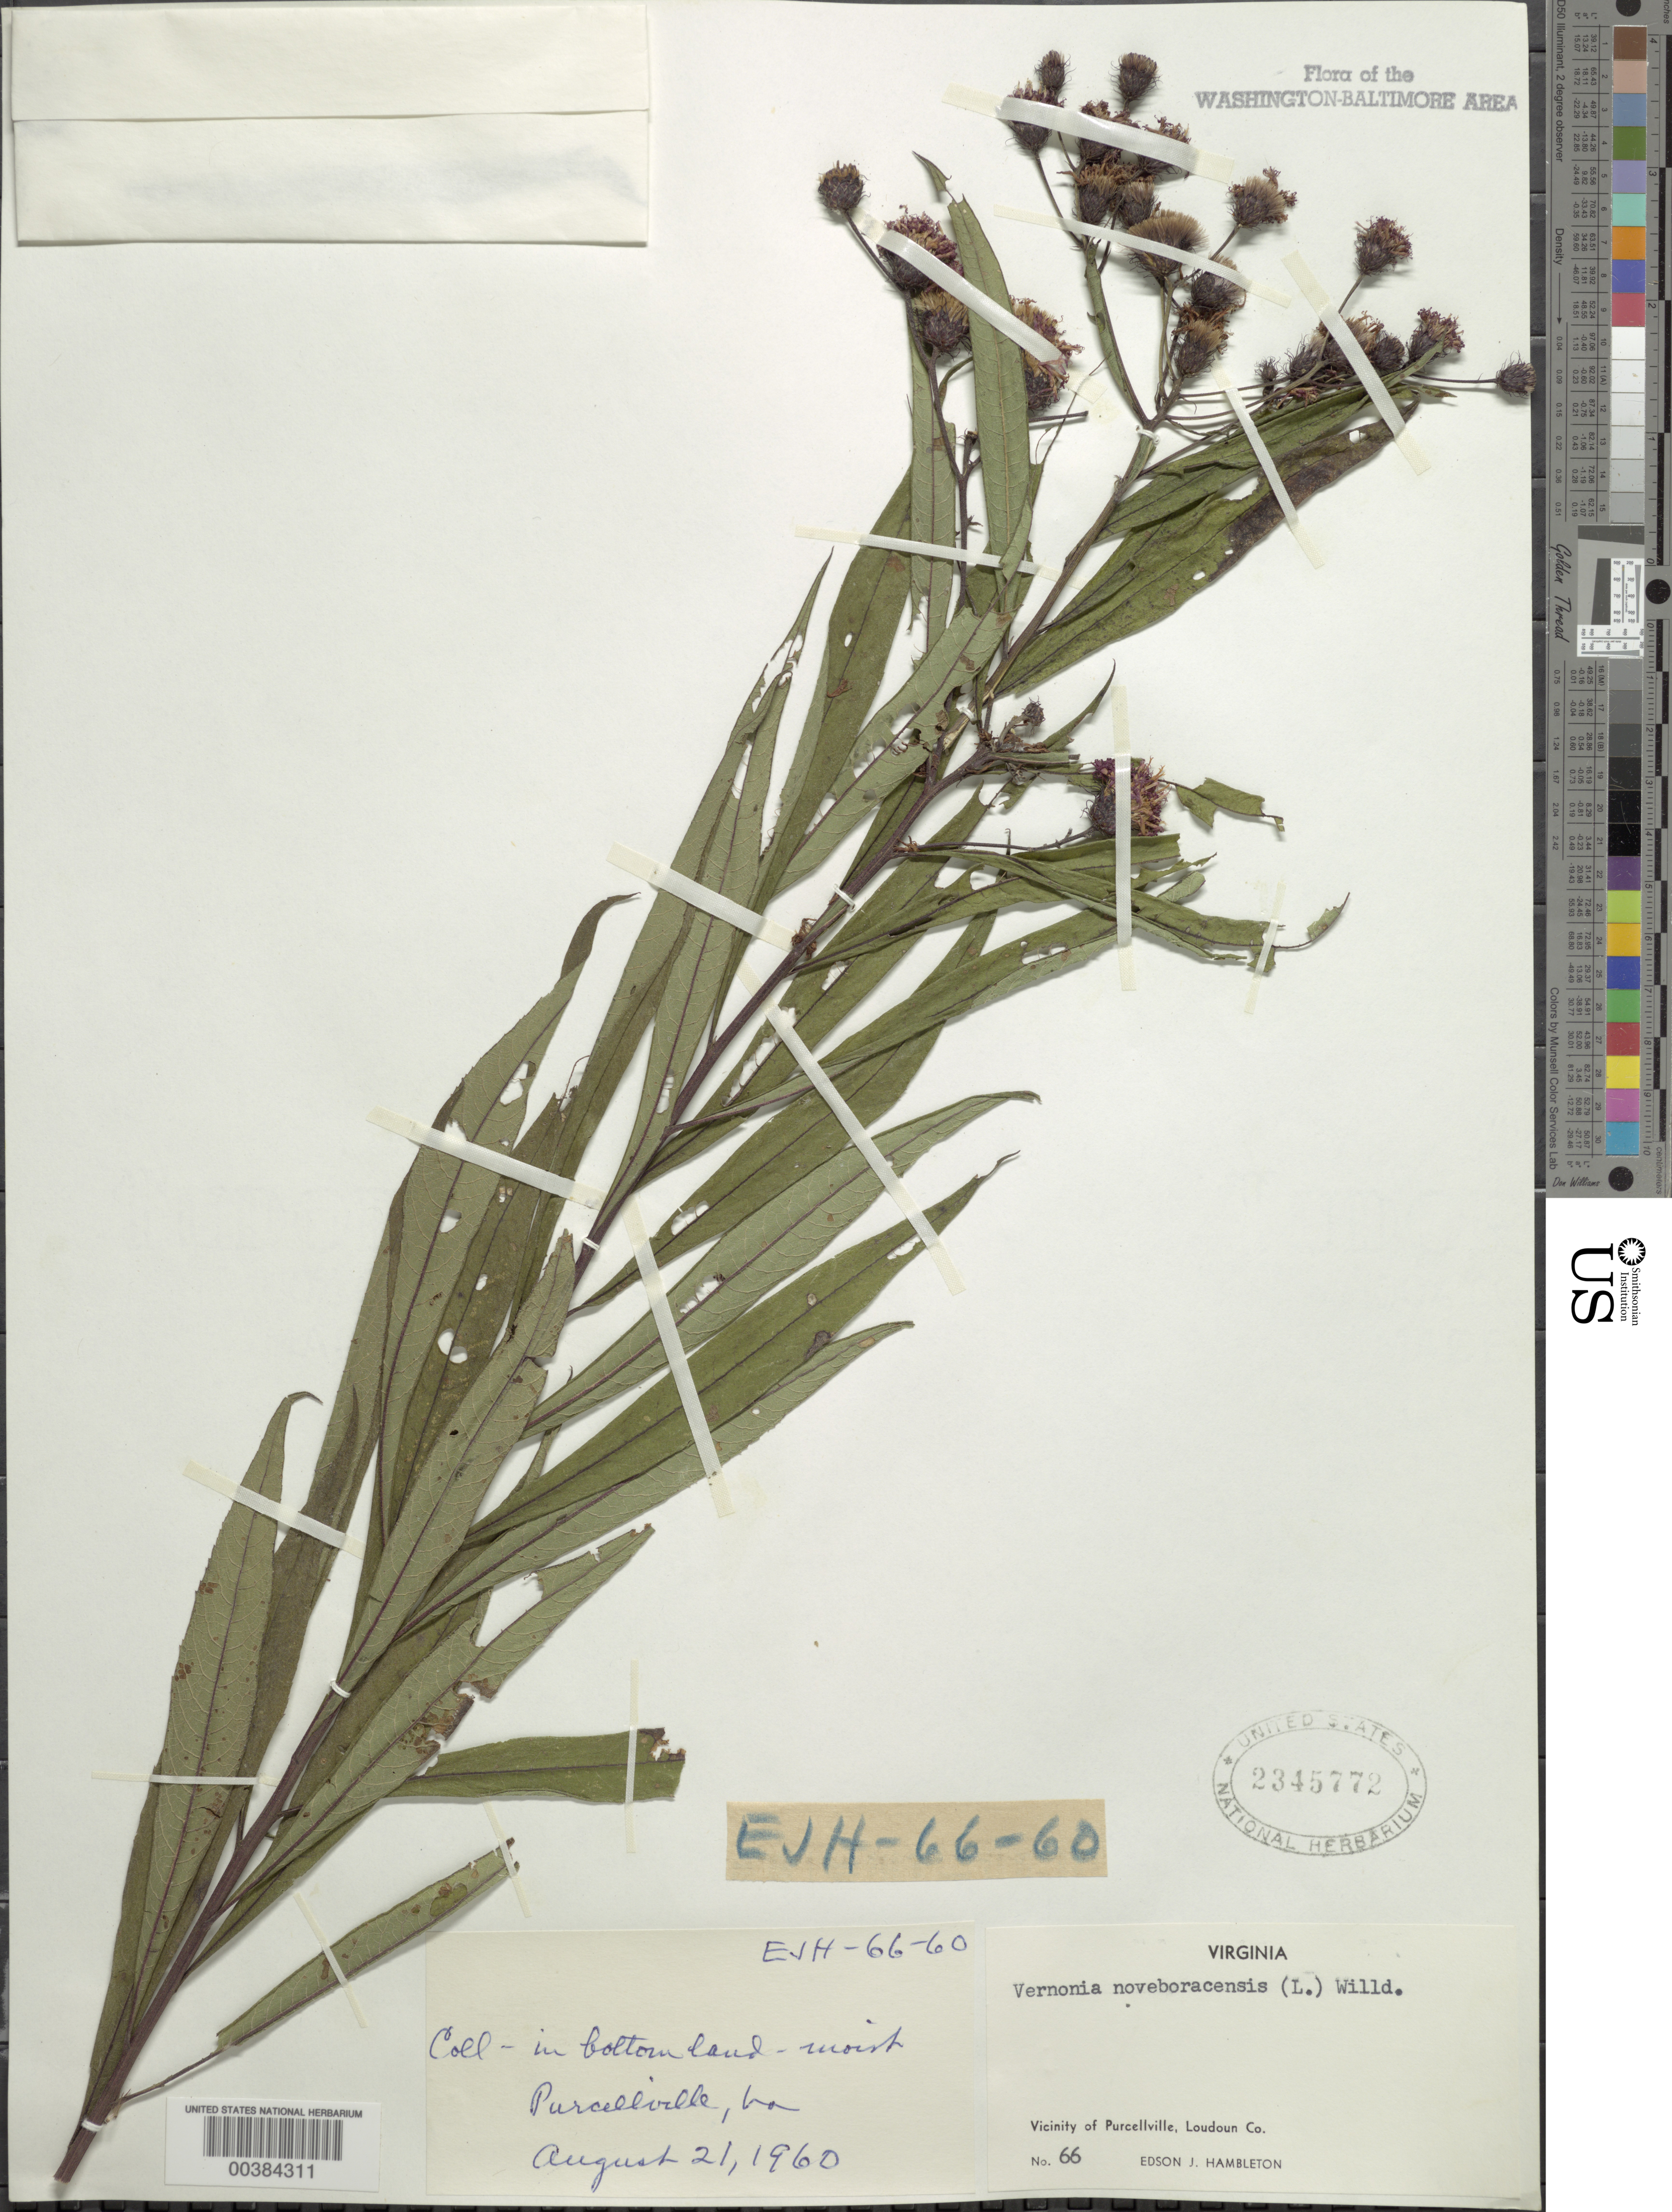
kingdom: Plantae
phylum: Tracheophyta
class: Magnoliopsida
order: Asterales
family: Asteraceae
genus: Vernonia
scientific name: Vernonia noveboracensis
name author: (L.) Michx.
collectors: E. Hambleton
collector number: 66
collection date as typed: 21 Aug 1960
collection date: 1960-08-21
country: United States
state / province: Virginia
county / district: Loudoun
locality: Purcellville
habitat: In moist bottomland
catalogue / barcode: US 2345772